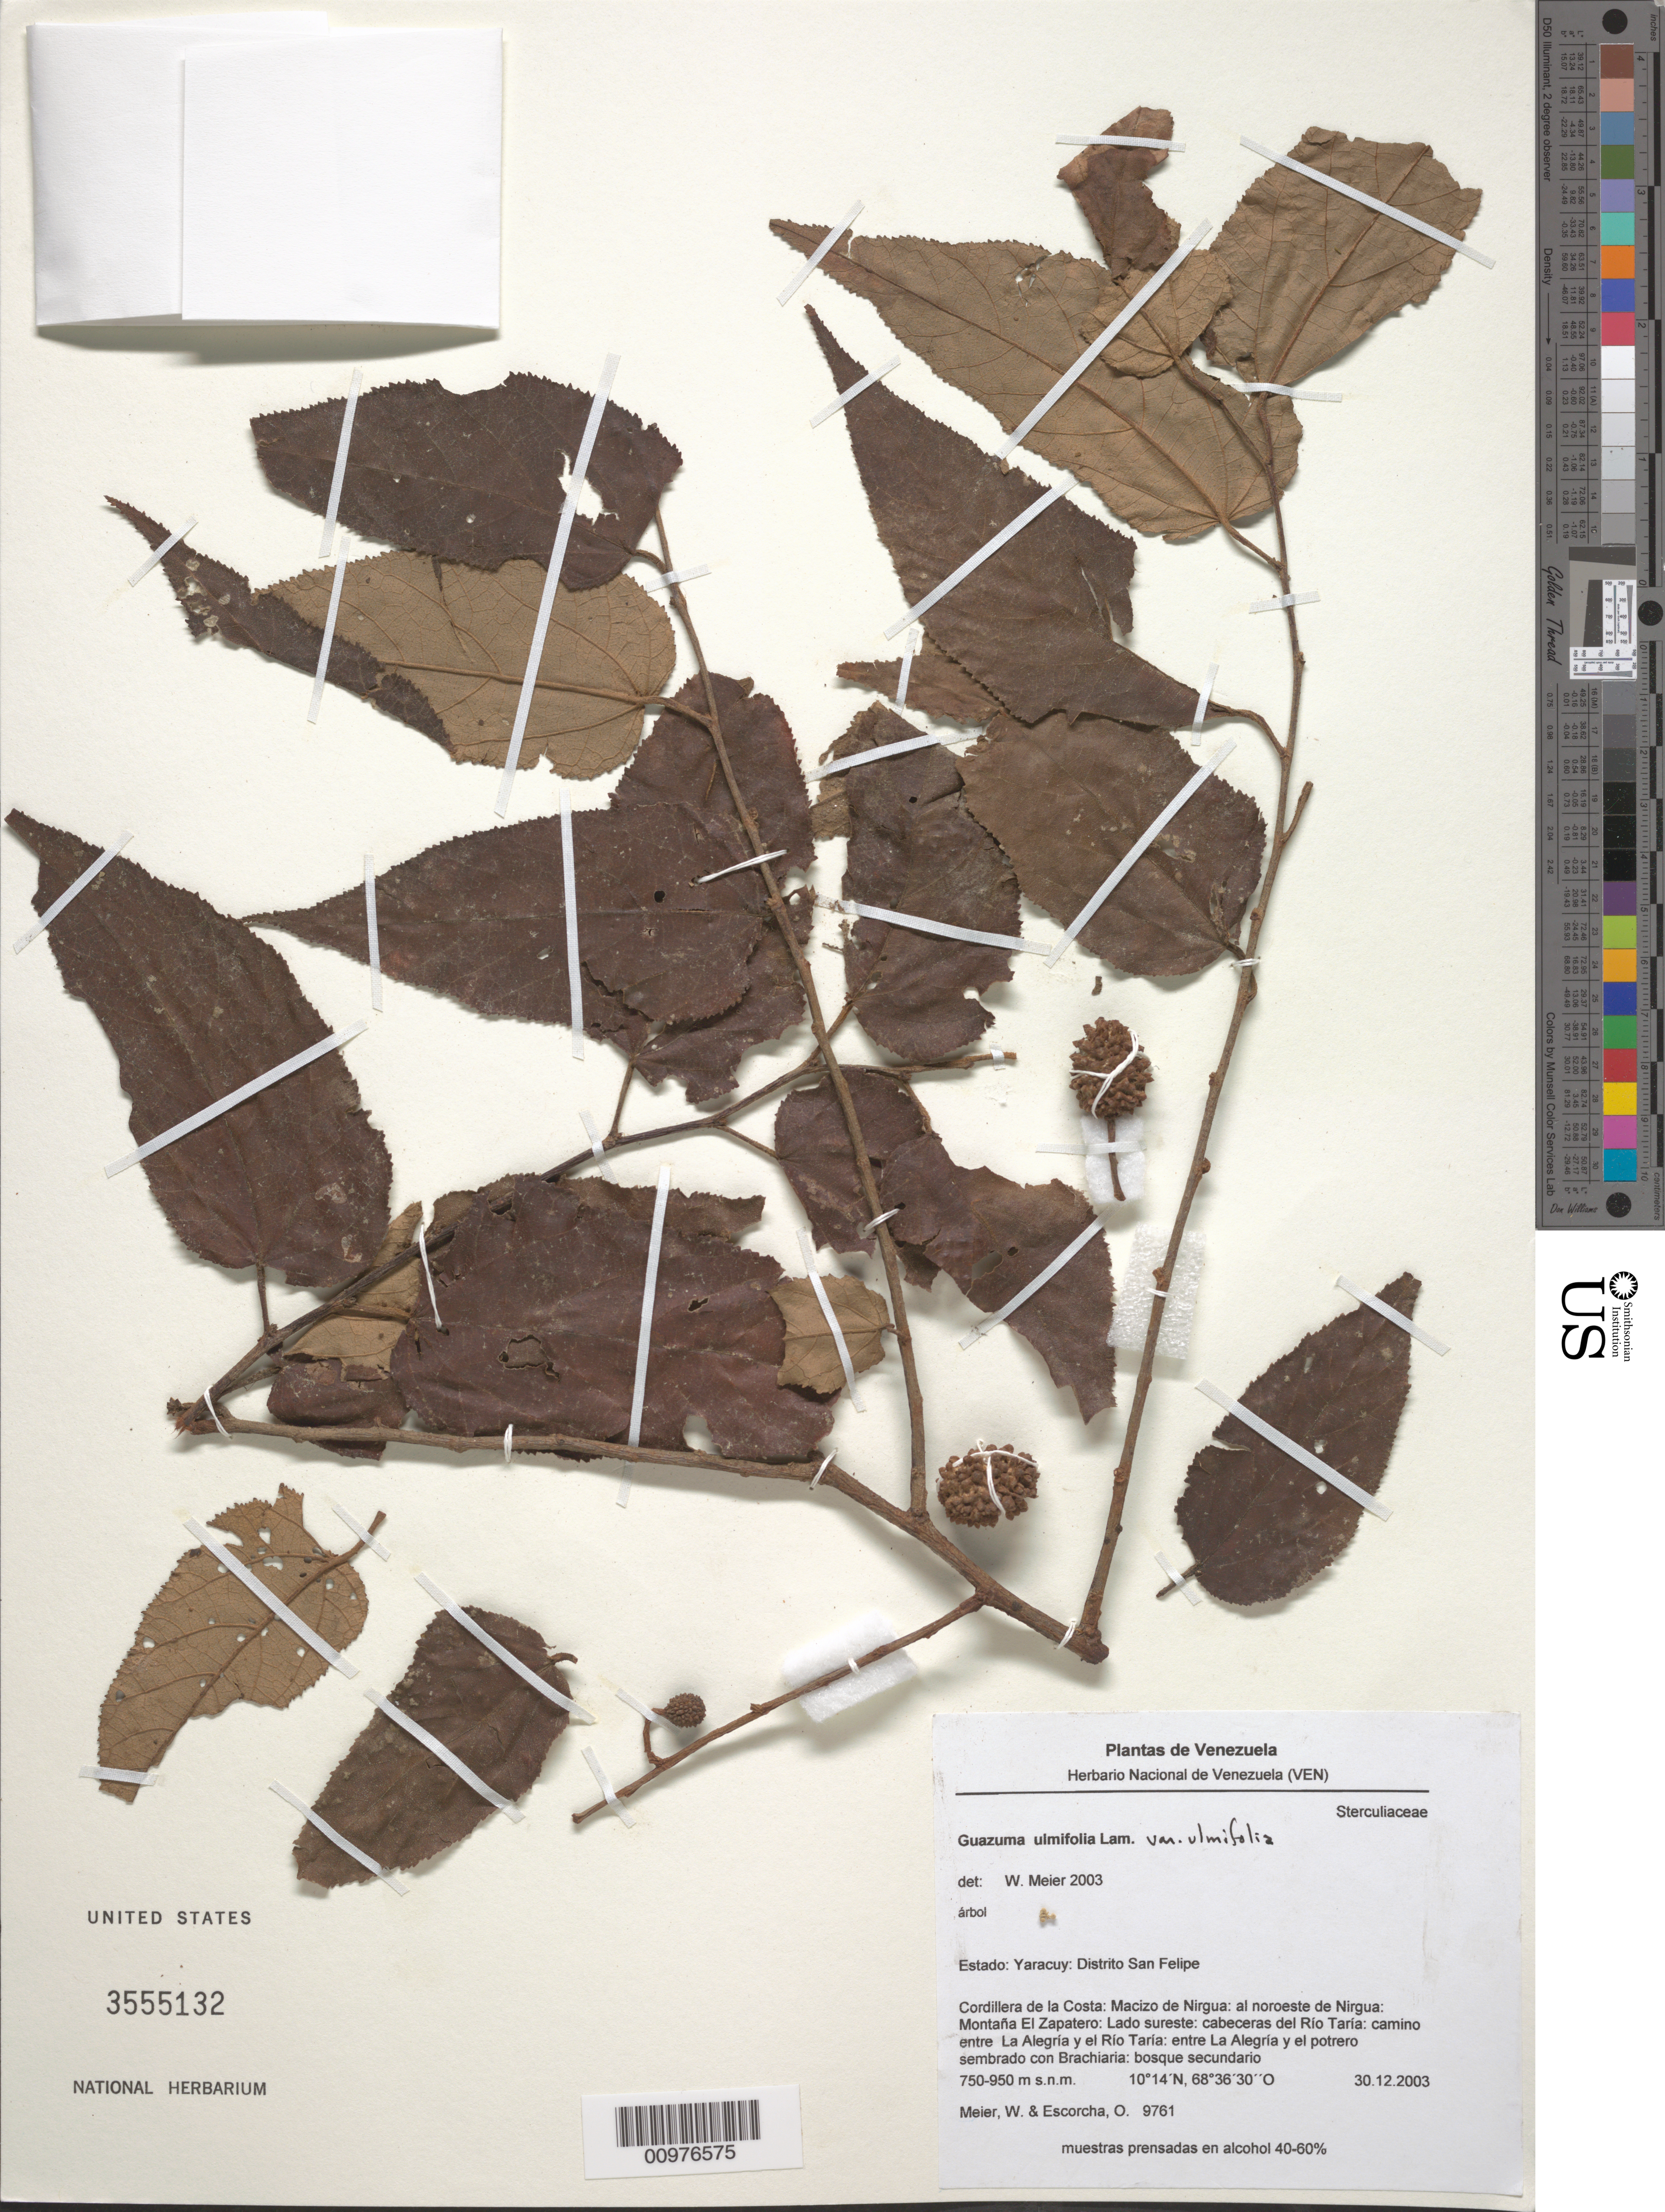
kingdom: Plantae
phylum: Tracheophyta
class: Magnoliopsida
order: Malvales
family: Malvaceae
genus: Guazuma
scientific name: Guazuma ulmifolia var. ulmifolia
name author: Lam.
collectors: W. Meier & O. Escorcha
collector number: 9761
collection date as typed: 30 Dec 2003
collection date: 2003-12-30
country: Venezuela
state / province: Yaracuy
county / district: San Felipe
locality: Cordillera de la Costa: Macizo de Nirgua: NE de Nirgua: Montaña El Zapatero: Lado sureste: cabeceras del Río Taría: camino entre La Alegría y el Río Taría: entre La Alegría y el potrero sembrado con Brachiaria.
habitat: Bosque secundario.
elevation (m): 750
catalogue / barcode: US 3555132